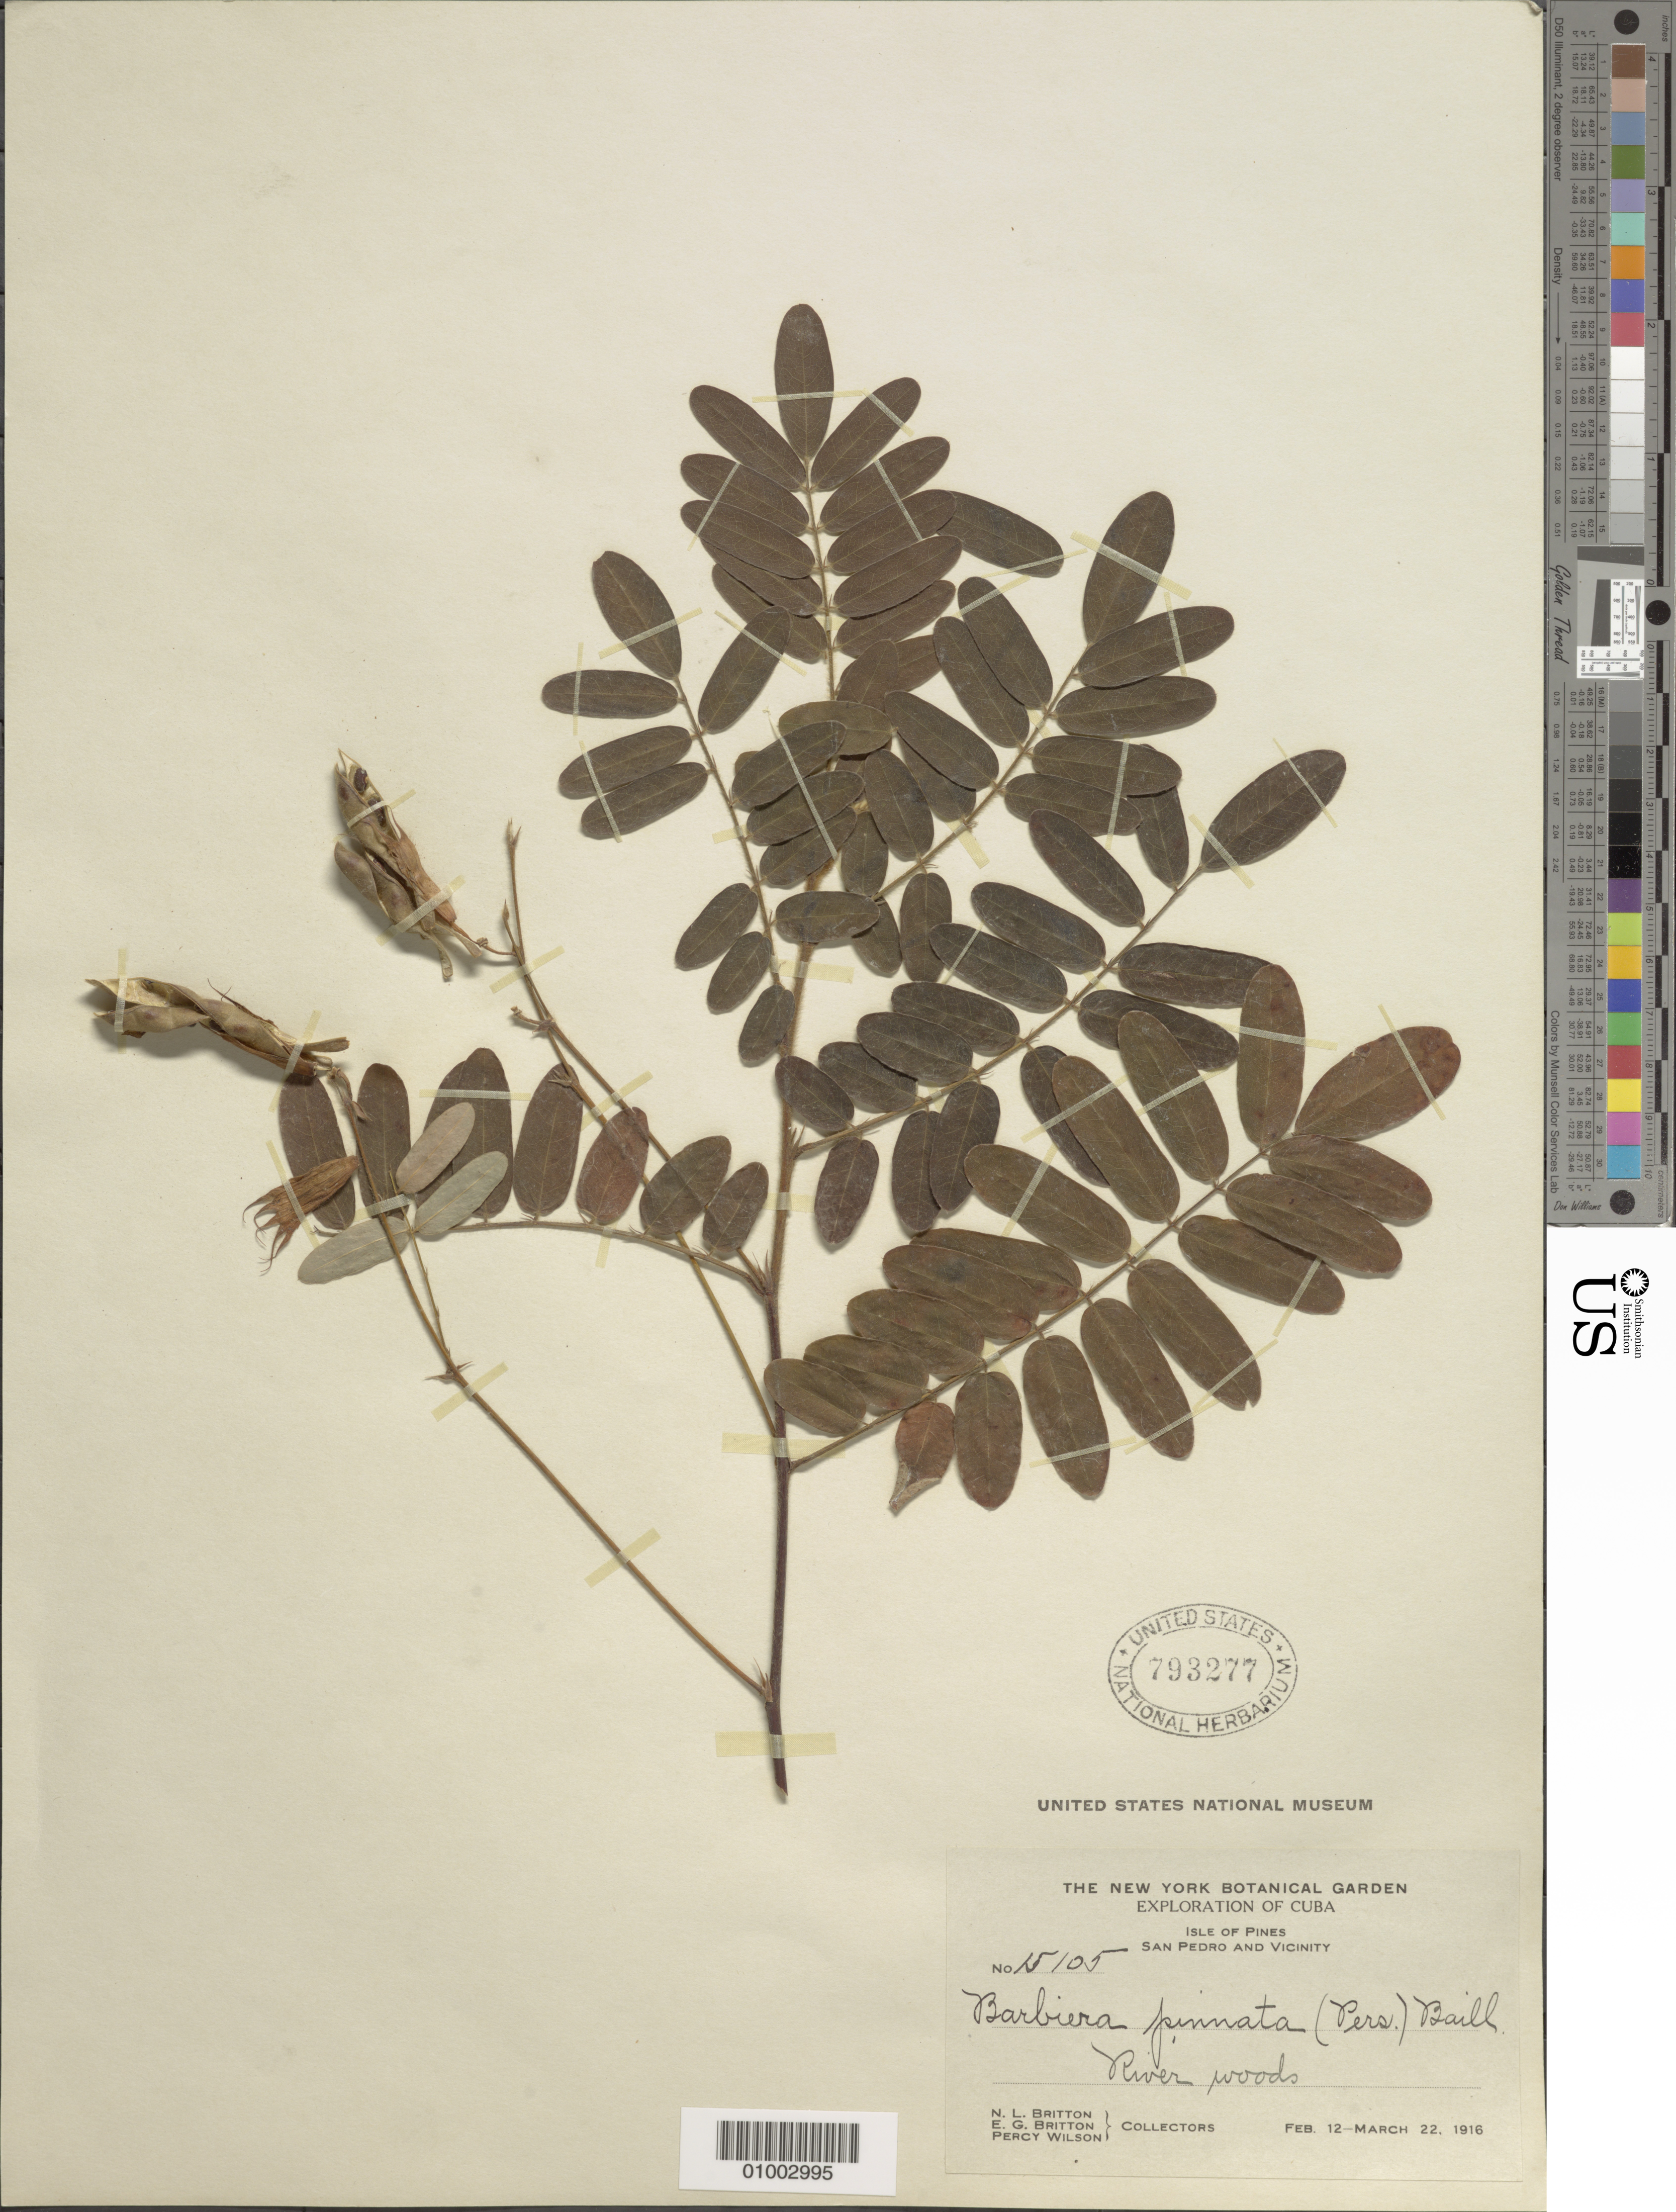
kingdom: Plantae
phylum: Tracheophyta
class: Magnoliopsida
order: Fabales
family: Fabaceae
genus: Barbieria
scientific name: Barbieria pinnata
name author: (Pers.) Baill.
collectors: E. G. Britton, N. Britton & P. Wilson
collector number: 15105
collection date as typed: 12 Feb 1916 to 22 Mar 1916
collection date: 1916-02-12/1916-03-22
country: Cuba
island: Isla de la Juventud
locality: Isle of Pines, San Pedro and Vicinity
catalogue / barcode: US 793277